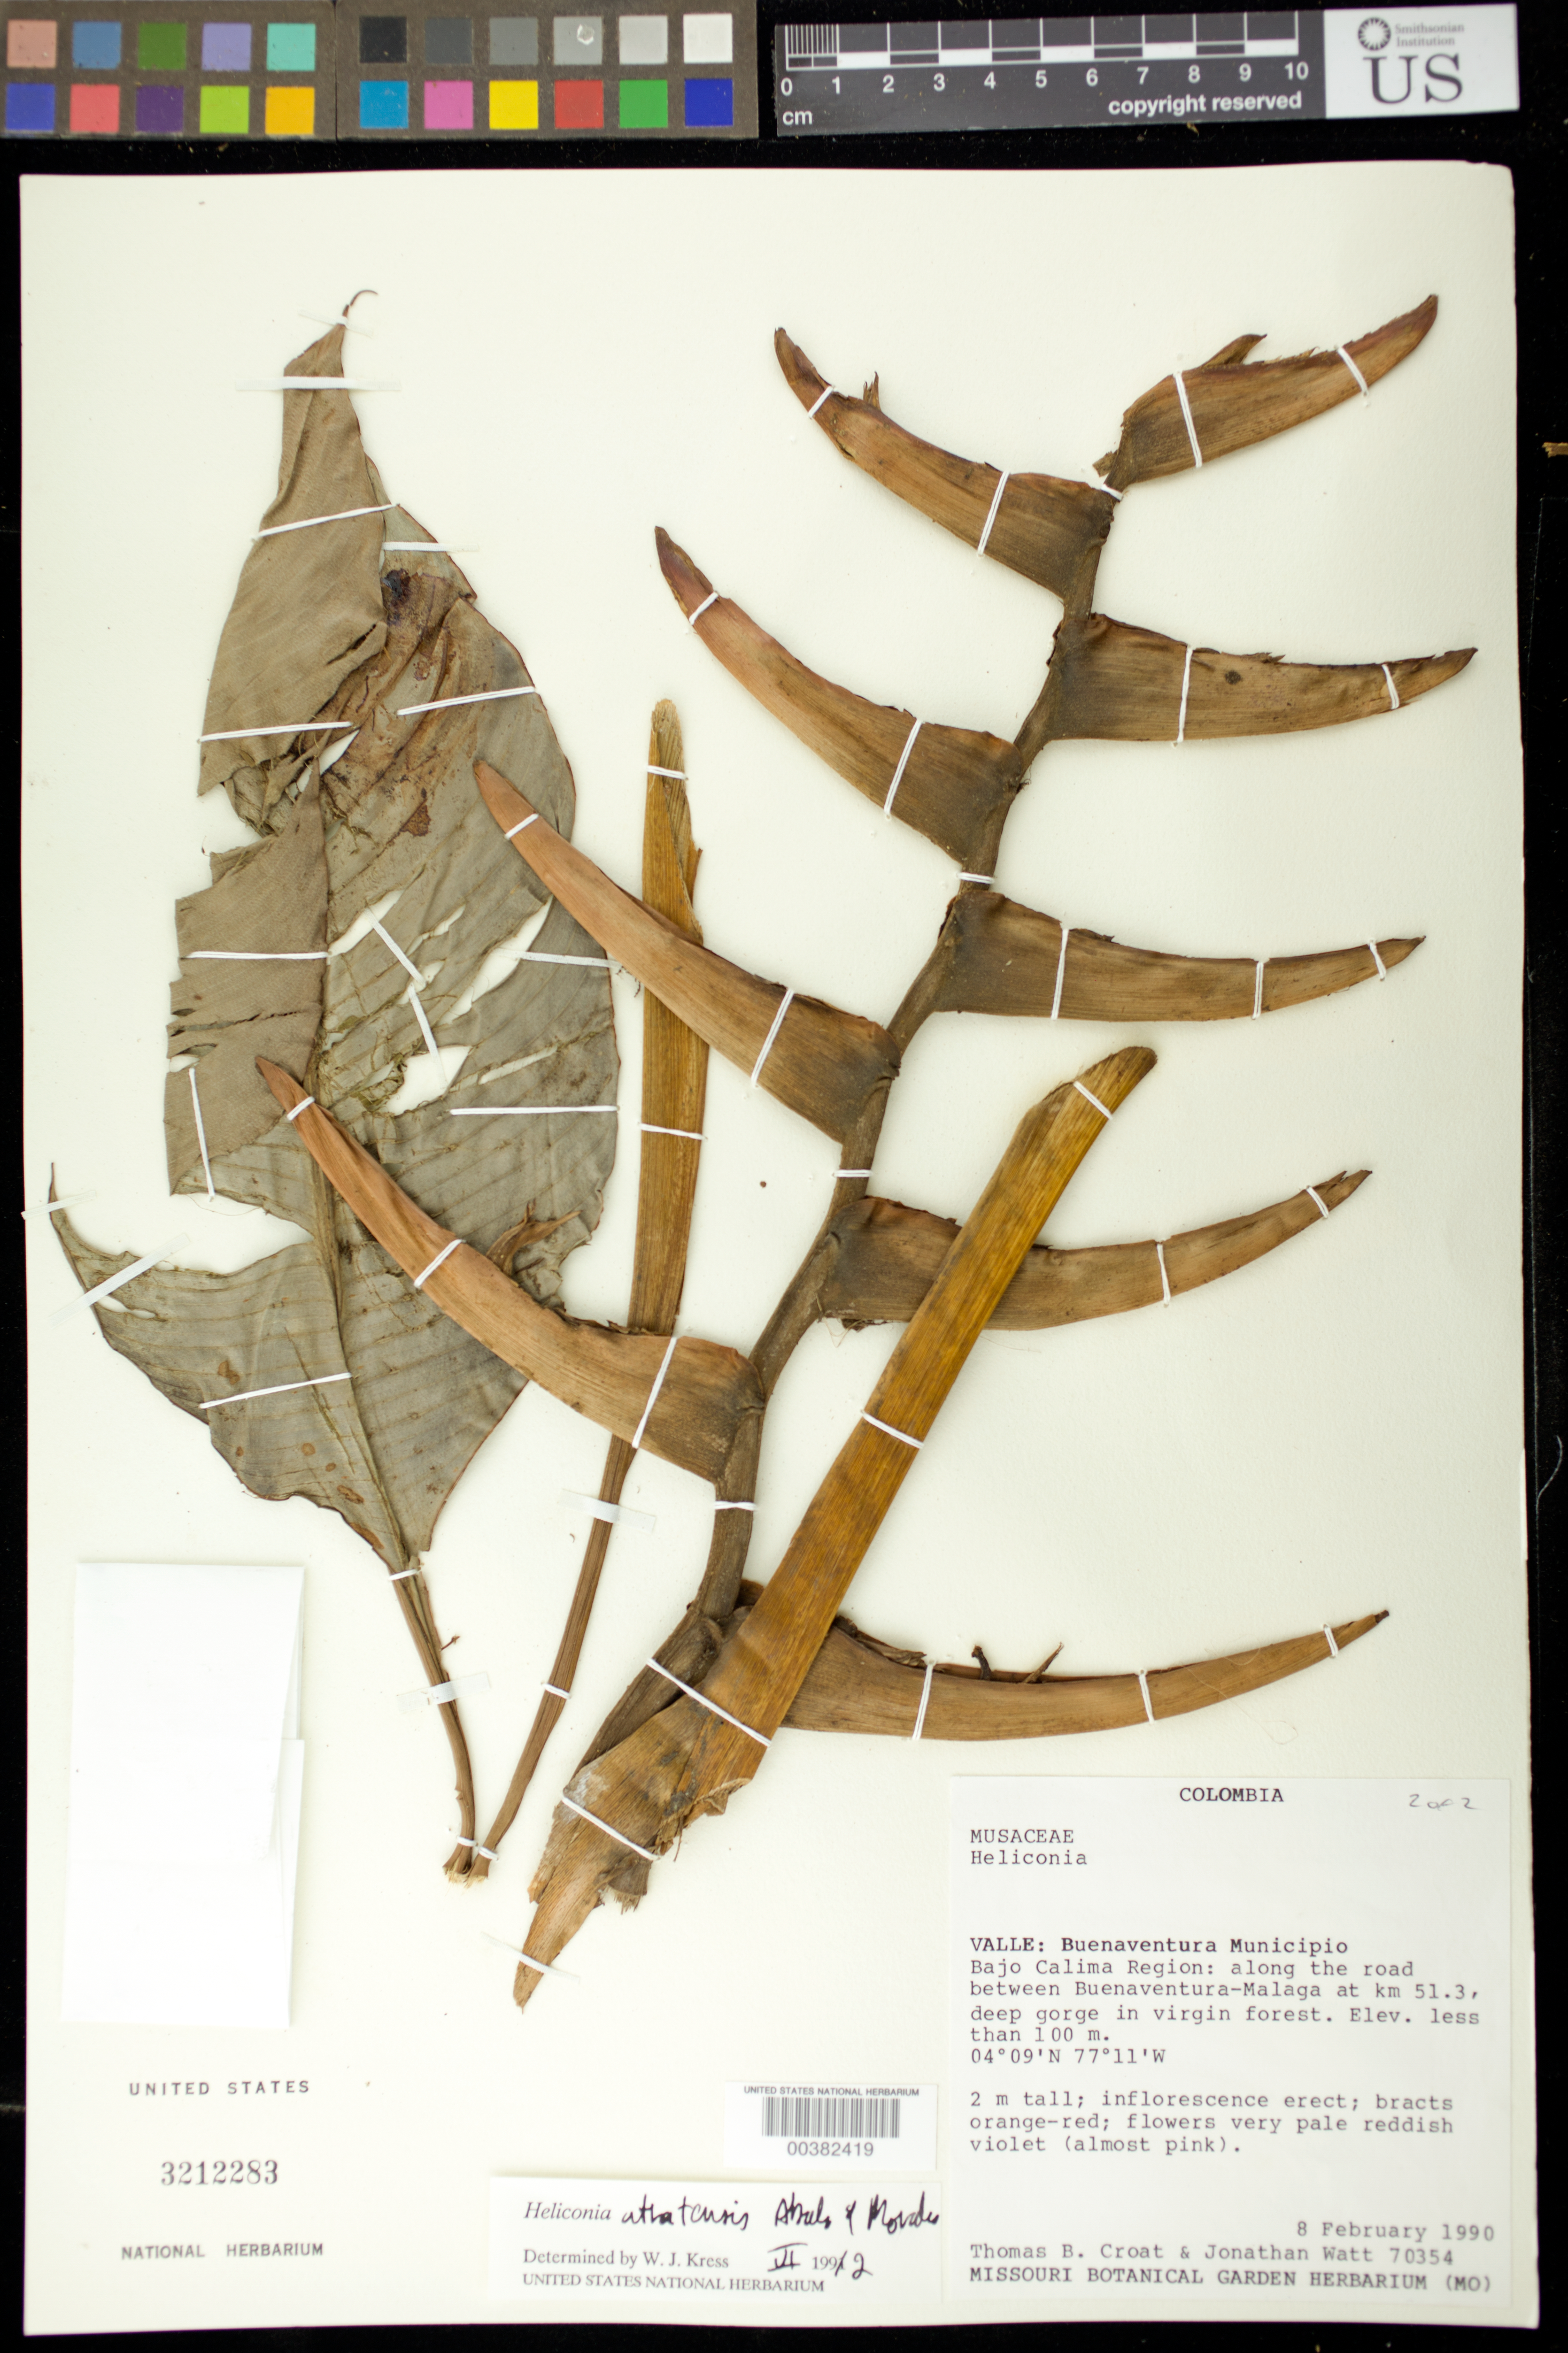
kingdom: Plantae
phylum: Tracheophyta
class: Liliopsida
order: Zingiberales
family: Heliconiaceae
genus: Heliconia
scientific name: Heliconia atratensis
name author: Abalo & G. Morales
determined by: Kress, W. J., (US), Smithsonian Institution - National Museum of Natural History (UNITED STATES)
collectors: T. B. Croat & J. Watt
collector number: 70354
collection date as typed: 08 Feb 1990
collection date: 1990-02-08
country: Colombia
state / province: Valle del Cauca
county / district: Buenaventura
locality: Buena Ventura Mun., Bajo Calima region, between Buena Ventura and Malaga along road. at km 51.3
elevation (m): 0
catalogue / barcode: US 3212283